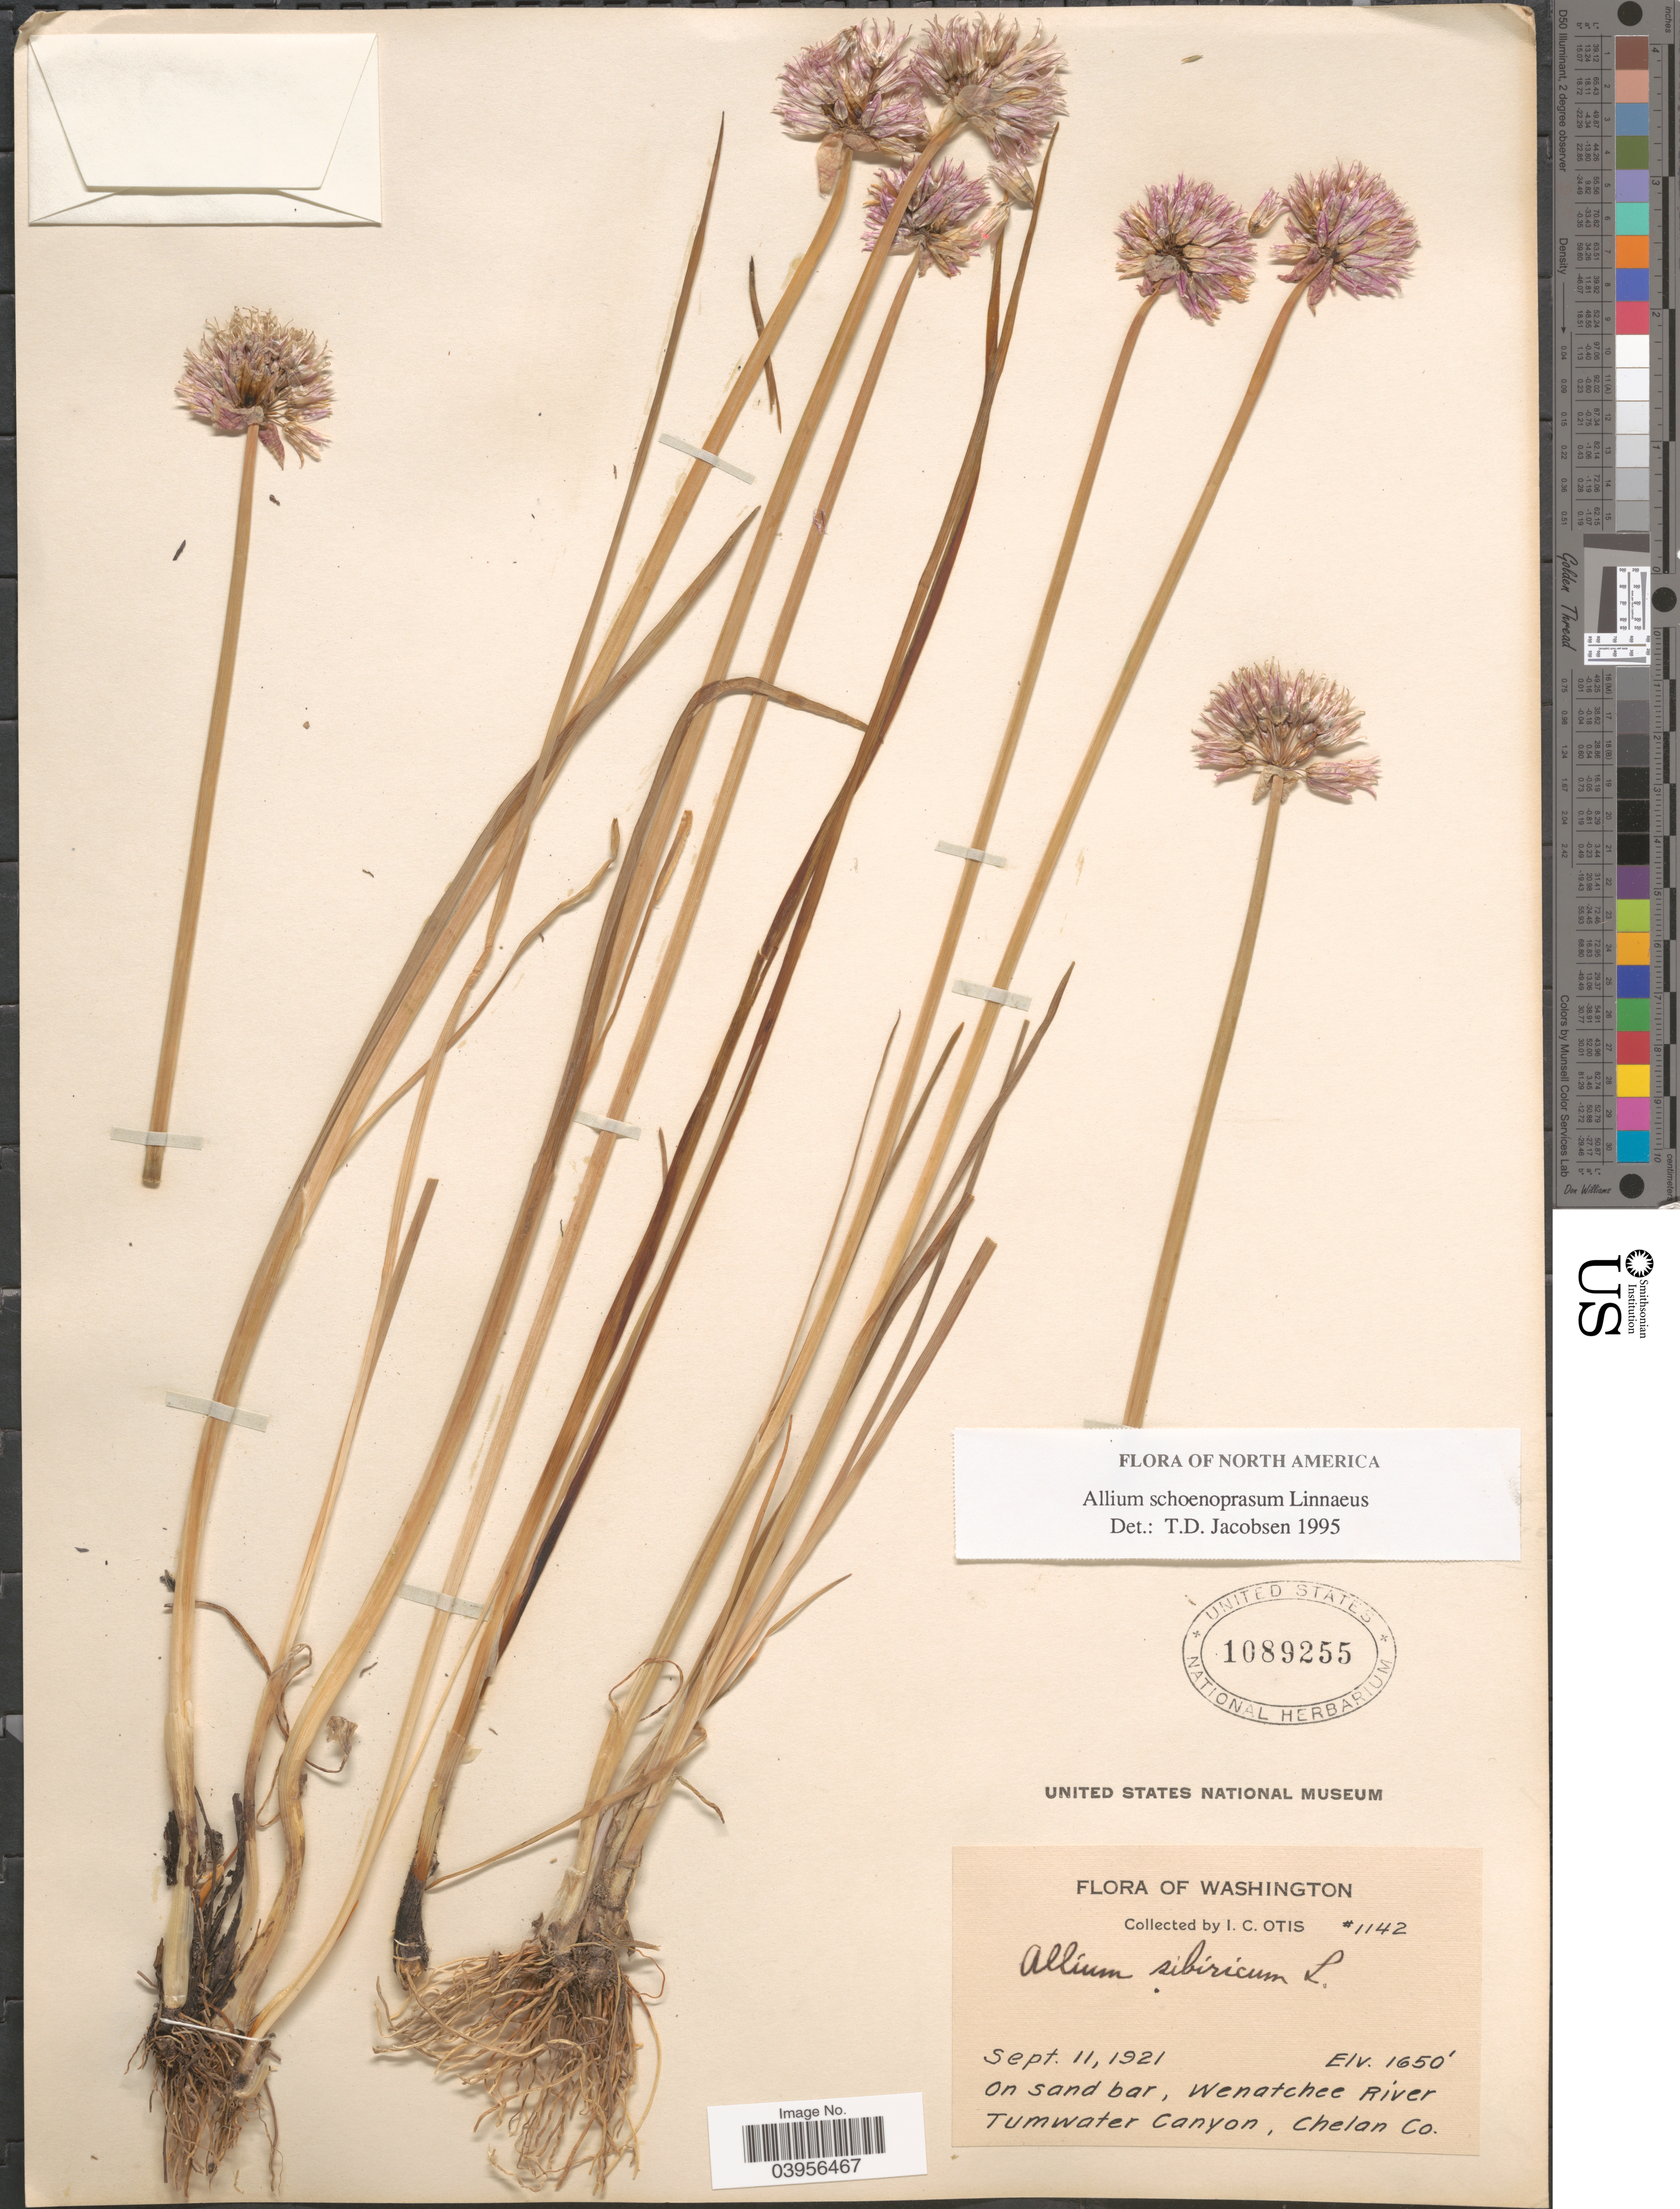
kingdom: Plantae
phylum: Tracheophyta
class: Liliopsida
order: Asparagales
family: Amaryllidaceae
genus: Allium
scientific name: Allium schoenoprasum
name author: L.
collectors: I. C. Otis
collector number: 1142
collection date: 1921-09-11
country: United States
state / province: Washington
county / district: Chelan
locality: On sand bar, Wenatchee River. Tumwater Canyon, Chelan Co.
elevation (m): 503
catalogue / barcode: US 1089255